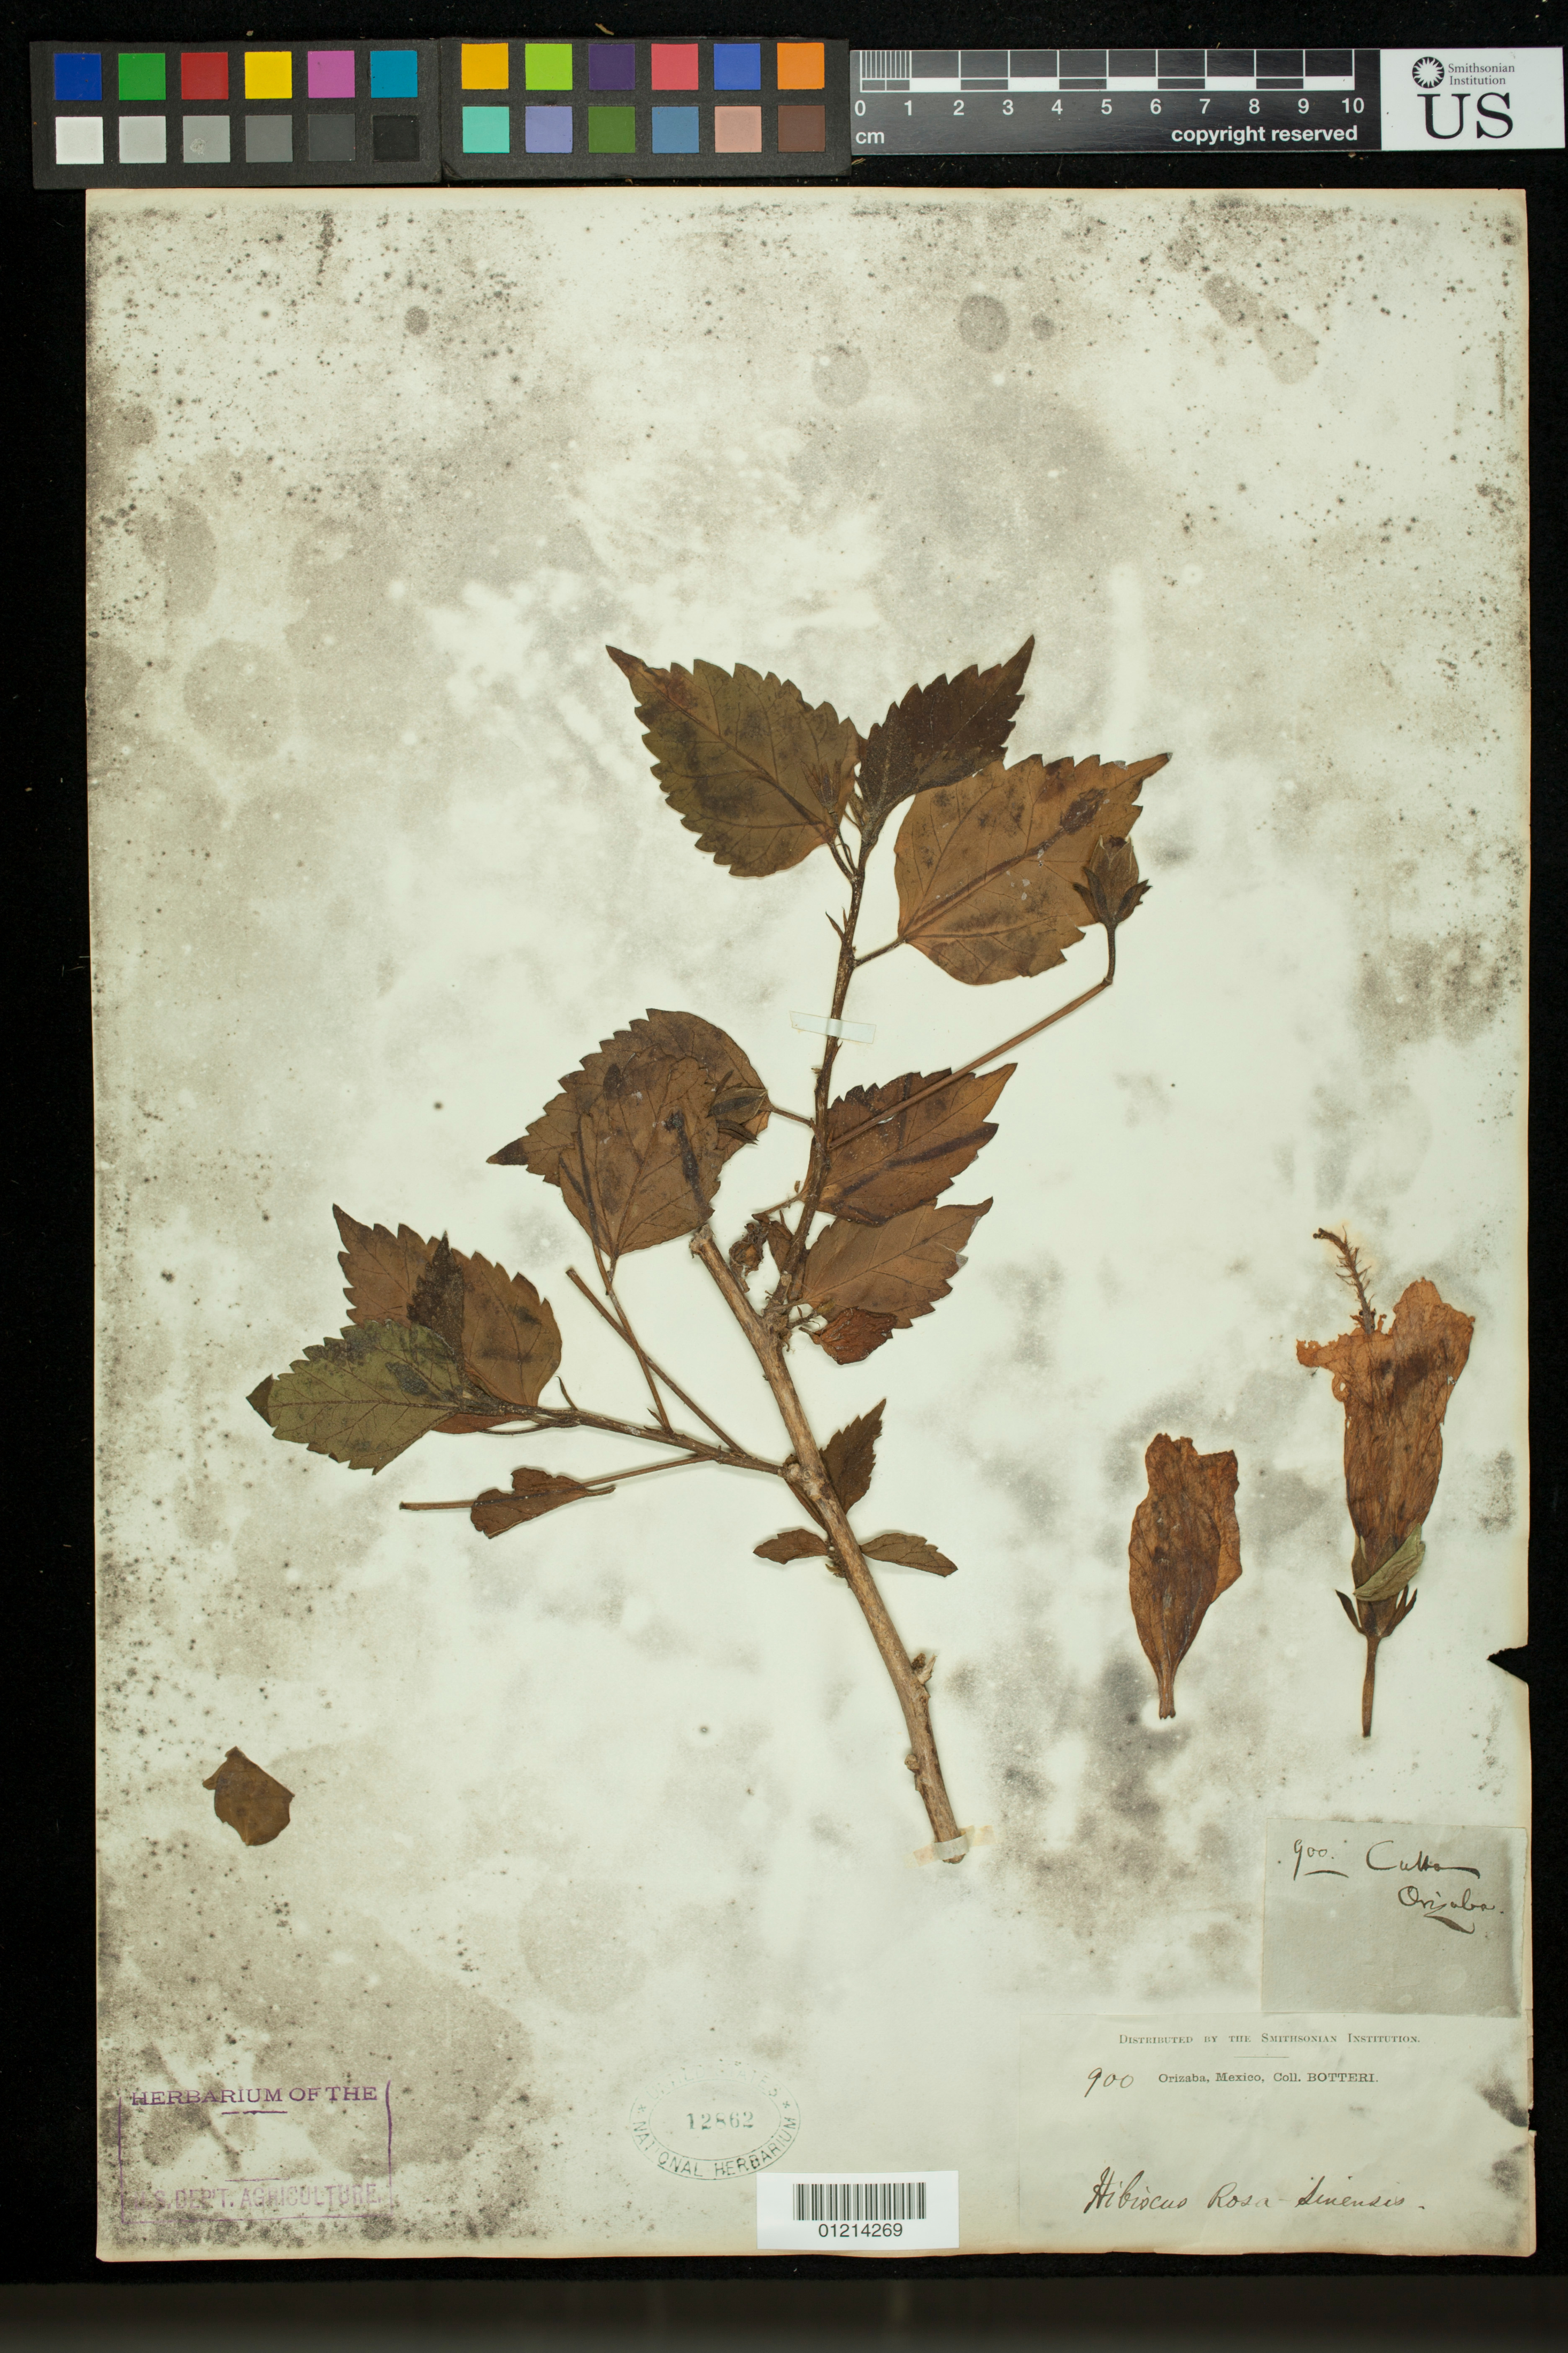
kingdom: Plantae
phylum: Tracheophyta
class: Magnoliopsida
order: Malvales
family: Malvaceae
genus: Hibiscus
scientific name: Hibiscus rosa-sinensis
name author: L.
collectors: M. Botteri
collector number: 900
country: Mexico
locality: Orizaba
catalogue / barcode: US 12862